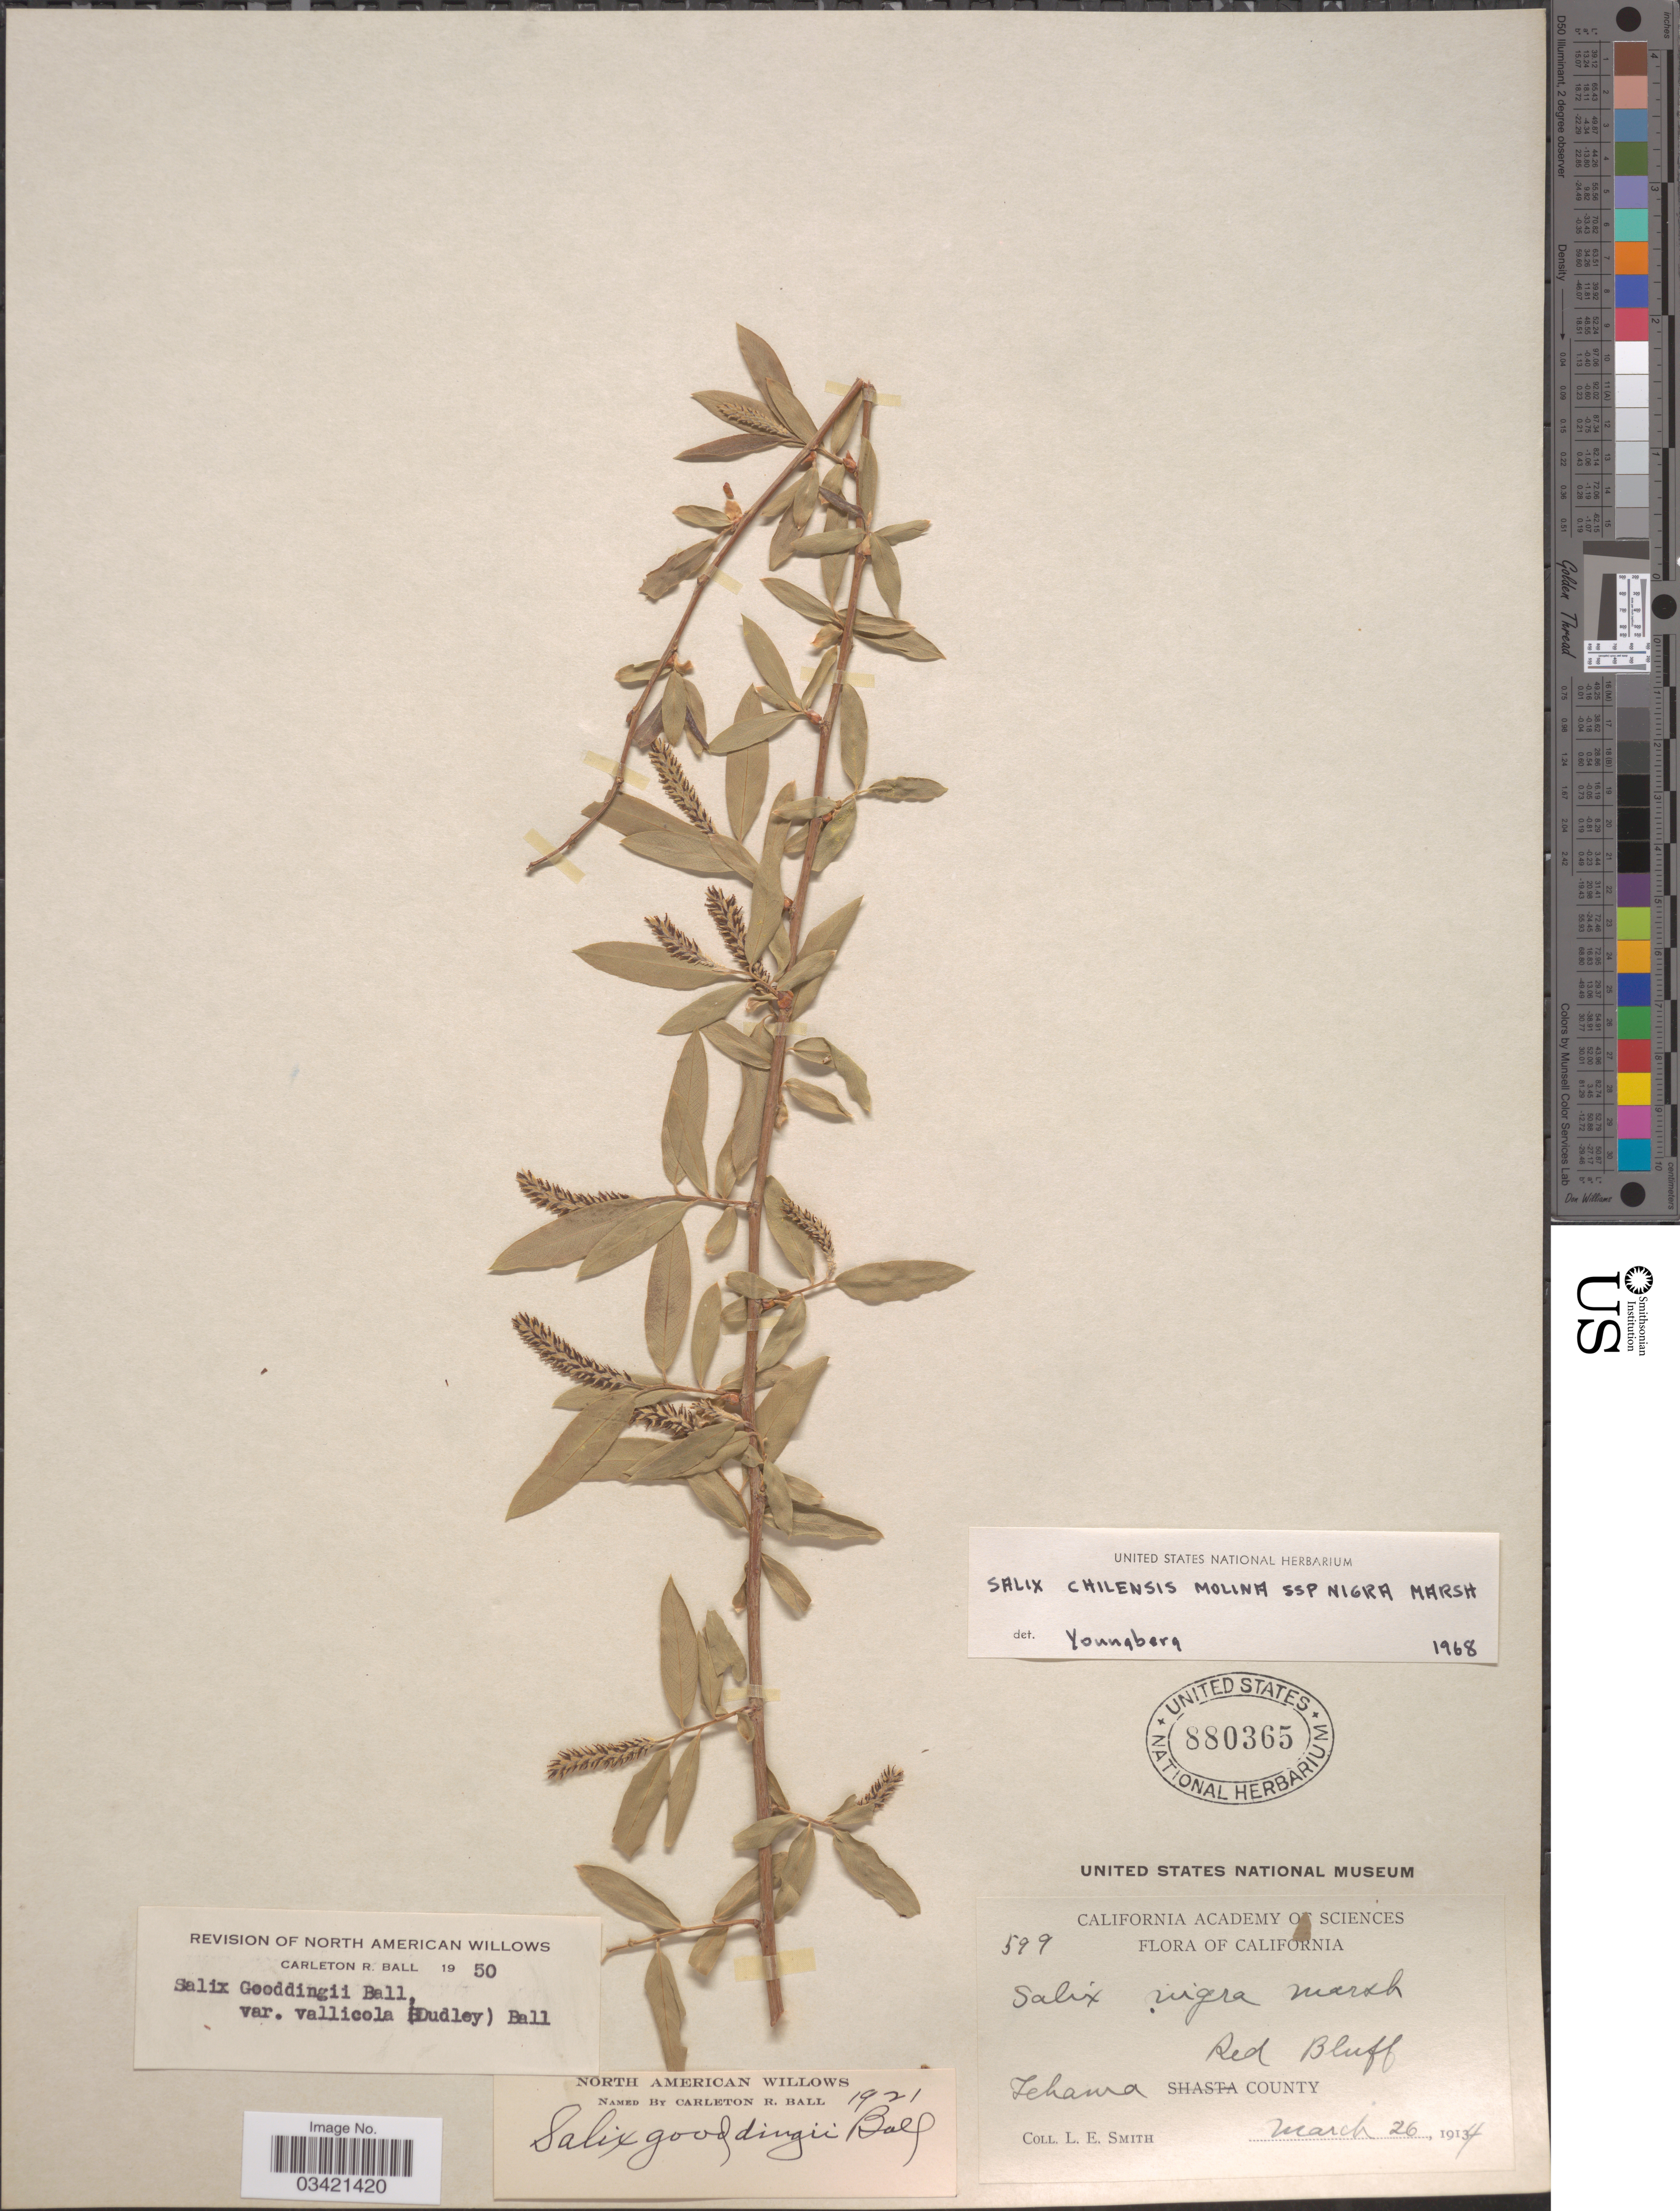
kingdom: Plantae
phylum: Tracheophyta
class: Magnoliopsida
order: Malpighiales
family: Salicaceae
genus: Salix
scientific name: Salix gooddingii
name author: C.R. Ball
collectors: L. E. Smith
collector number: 599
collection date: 1914-03-26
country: United States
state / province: California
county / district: Tehama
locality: Tehama County. Red Bluff.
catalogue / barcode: US 880365